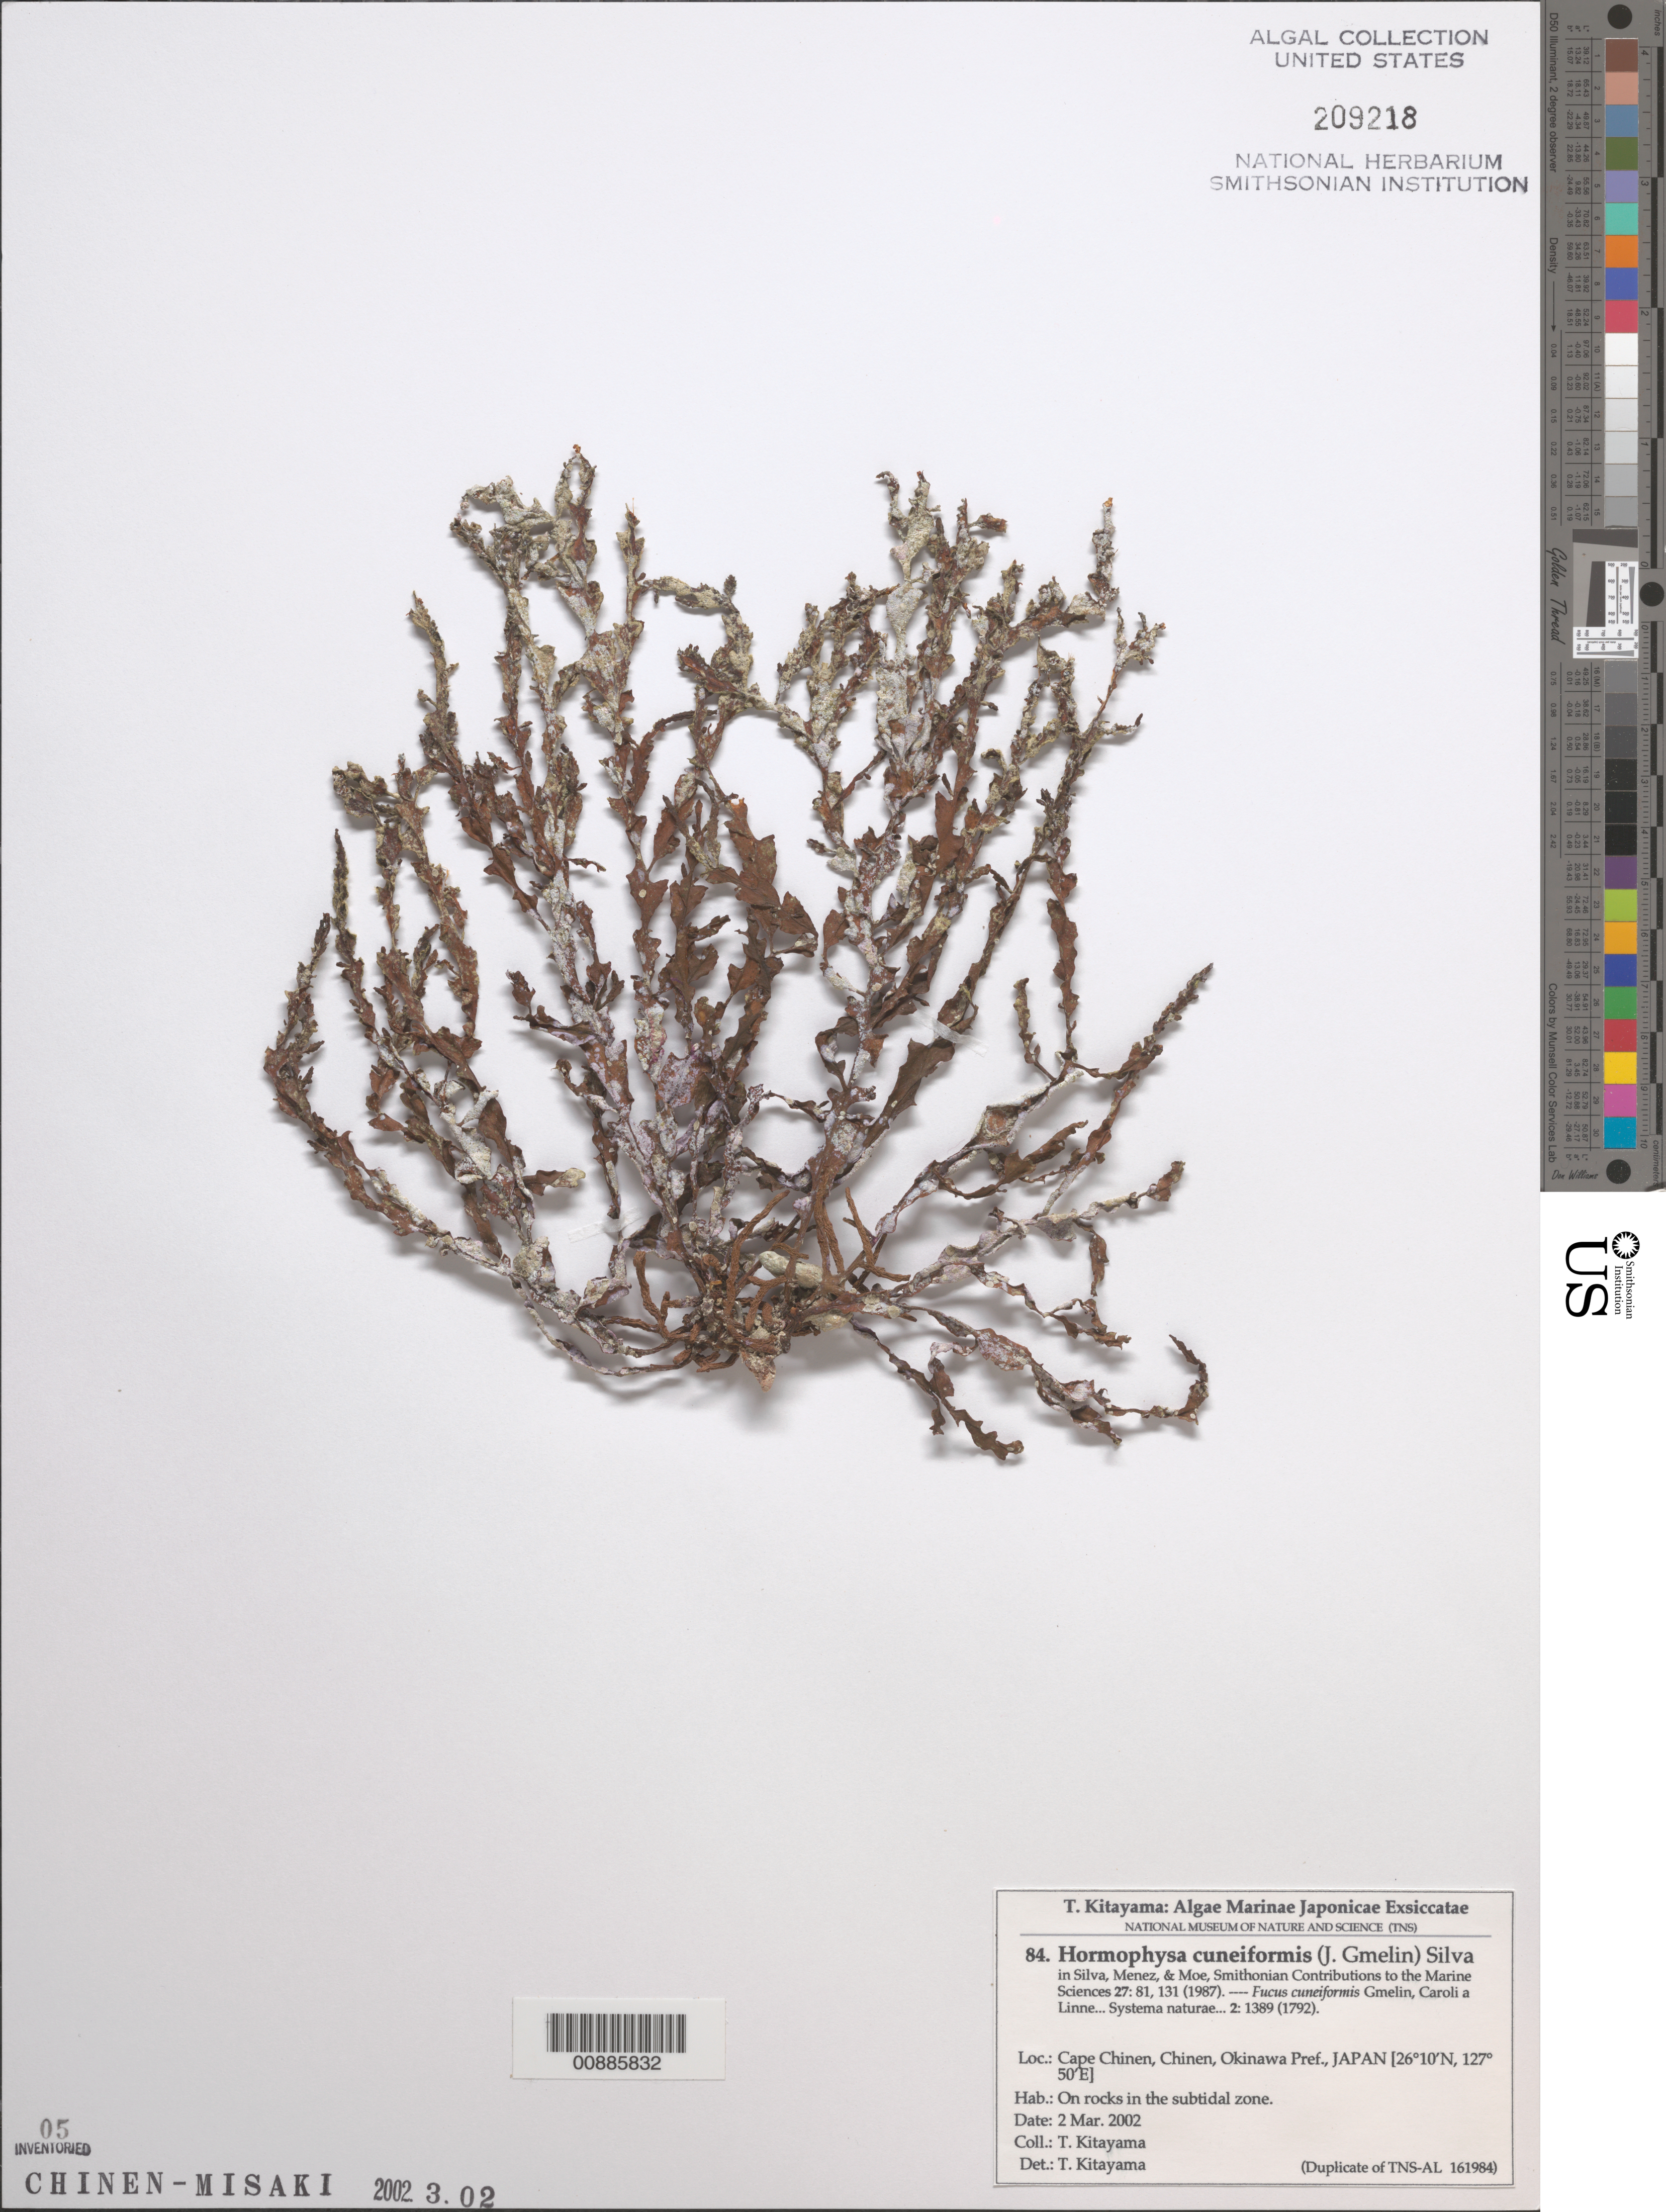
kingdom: Chromista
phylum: Ochrophyta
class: Phaeophyceae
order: Fucales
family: Sargassaceae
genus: Hormophysa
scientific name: Hormophysa cuneiformis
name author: (J.F. Gmel.) P.C. Silva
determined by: Kitayama, T.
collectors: T. Kitayama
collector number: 84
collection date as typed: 02 Mar 2002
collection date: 2002-03-02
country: Japan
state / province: Okinawa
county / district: Ryukyu Shoto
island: Okinawa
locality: Cape Chinen, Chinen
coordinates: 26 10' N, 127 50' E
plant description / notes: Kitayama, T., Algae Marinae Japonicae Exsiccatae, Fasc. IV (Nos. 76-100)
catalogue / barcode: US 209218